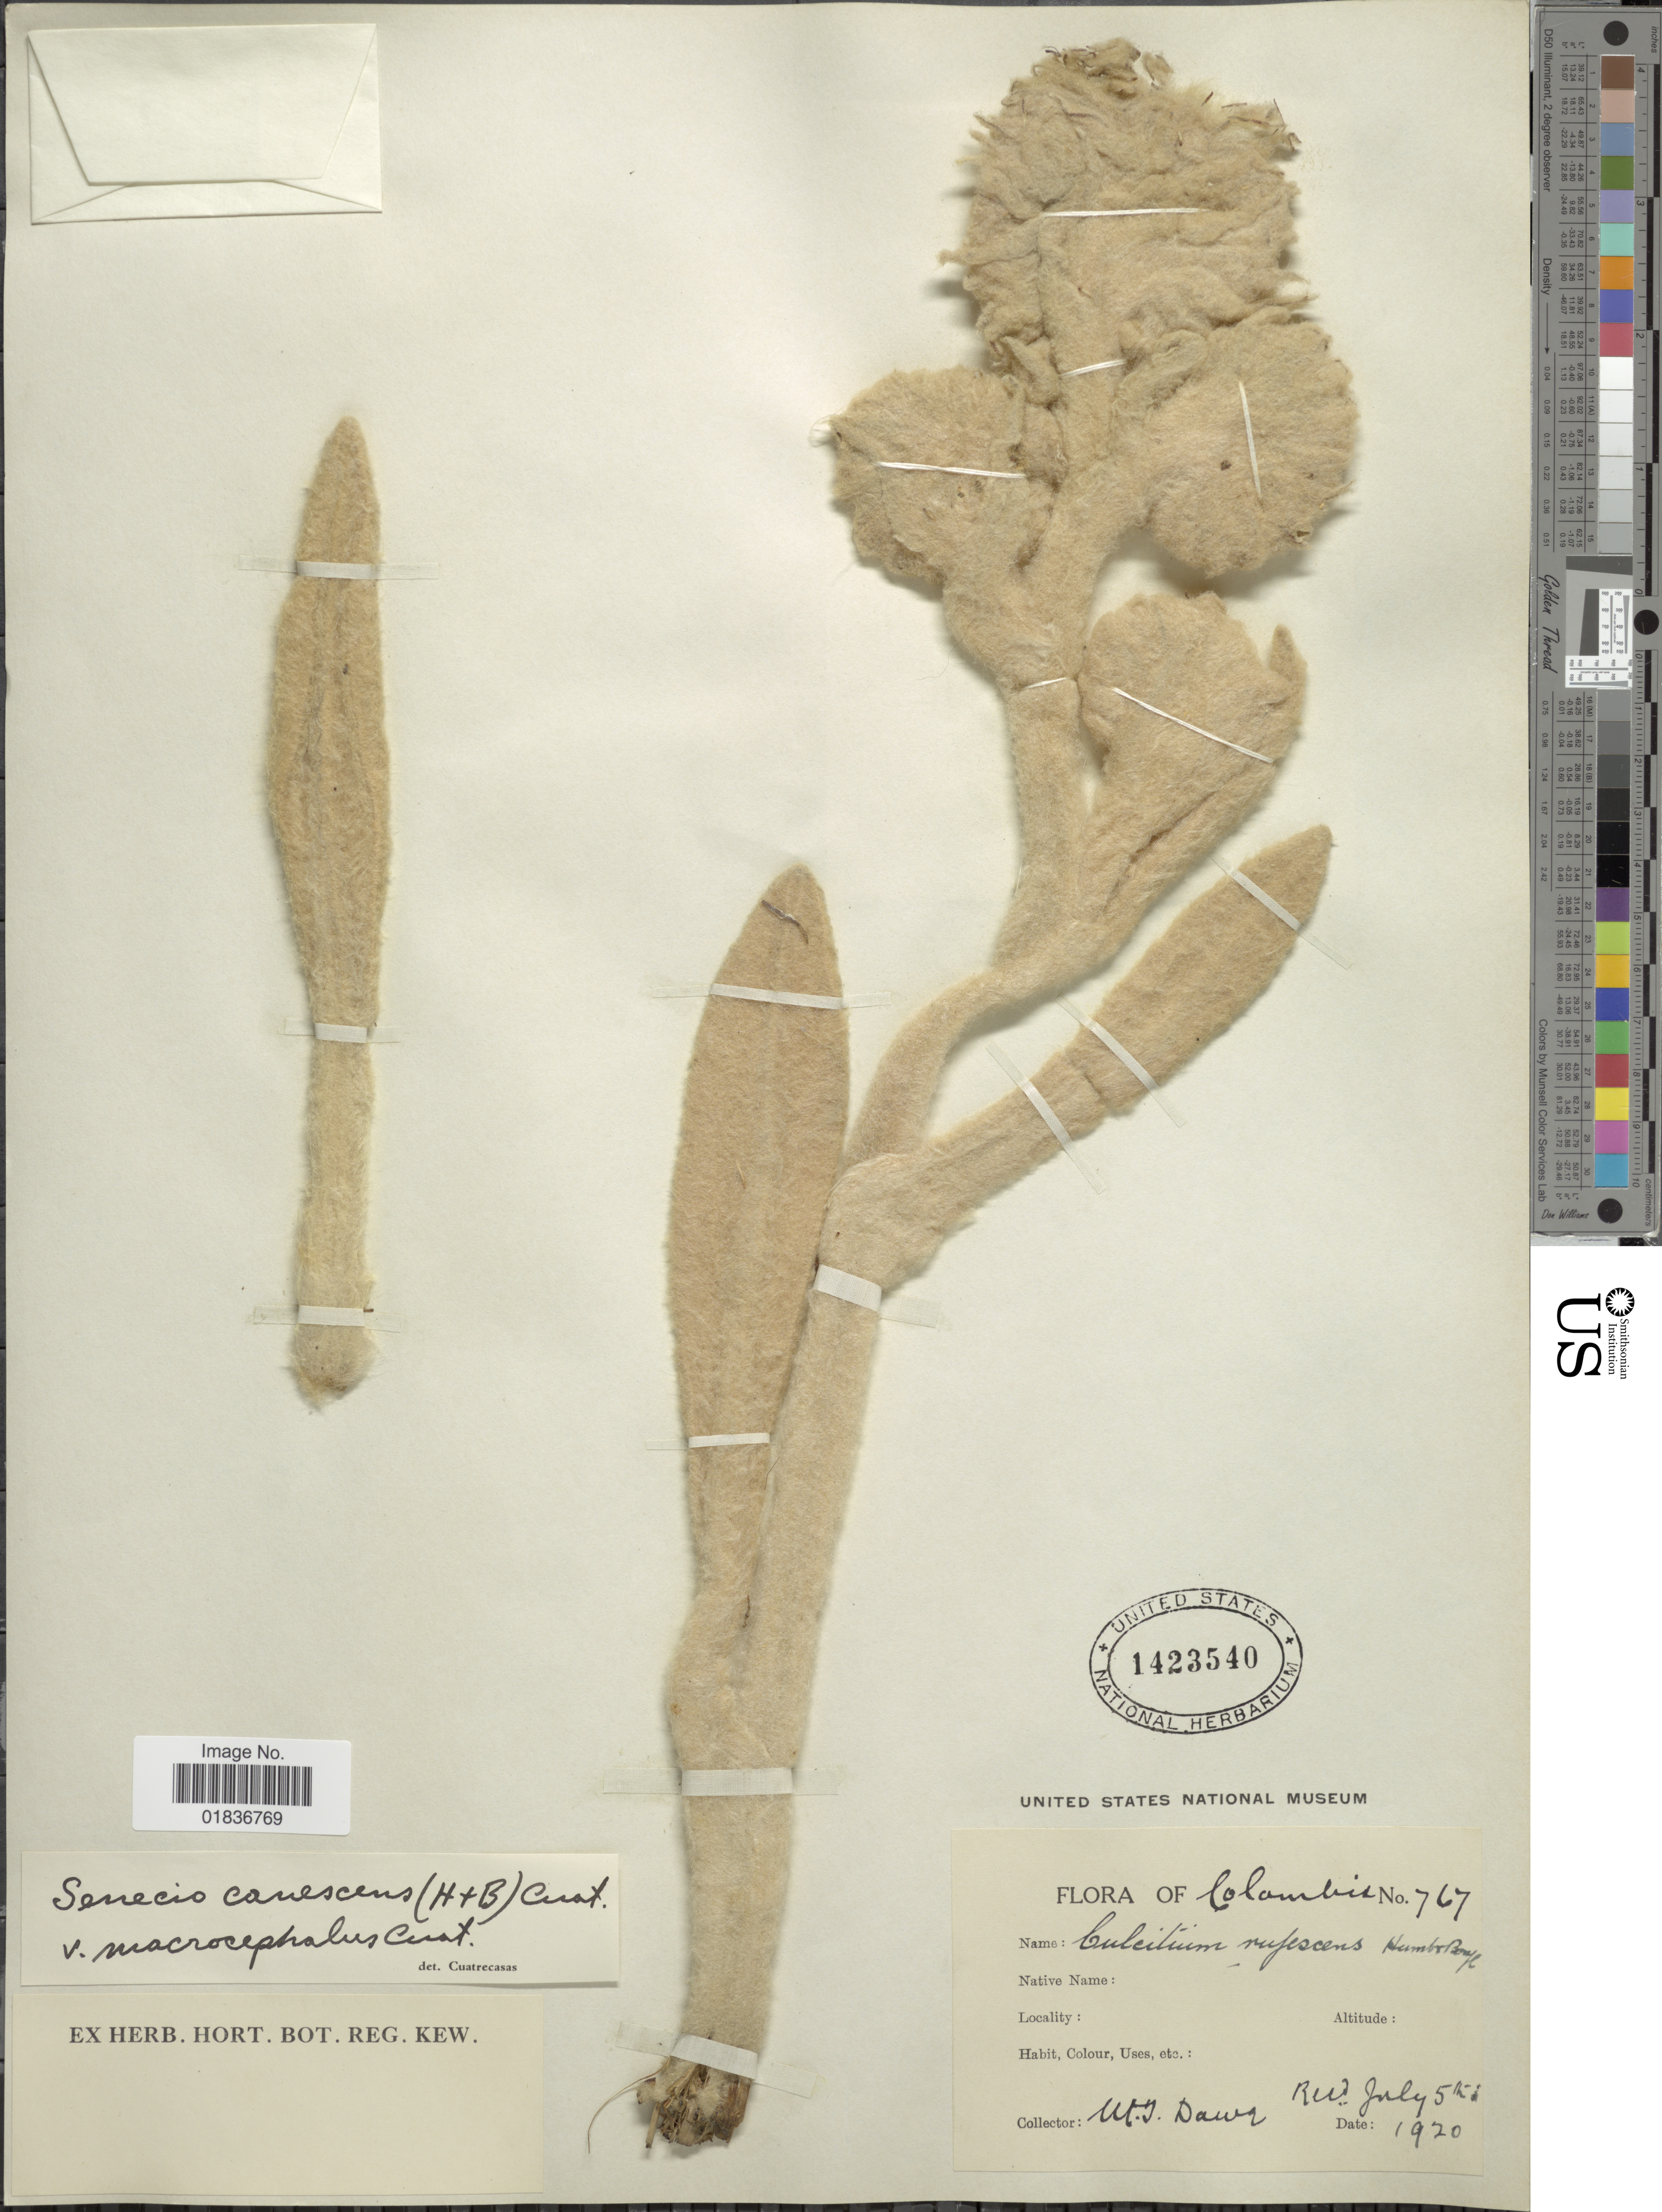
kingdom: Plantae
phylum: Tracheophyta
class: Magnoliopsida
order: Asterales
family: Asteraceae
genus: Senecio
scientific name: Senecio canescens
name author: (Bonpl.) Cuatrec.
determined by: Salomon, Luciana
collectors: M. T. Dawe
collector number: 767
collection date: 1920-07-05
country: Colombia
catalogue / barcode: US 1423540